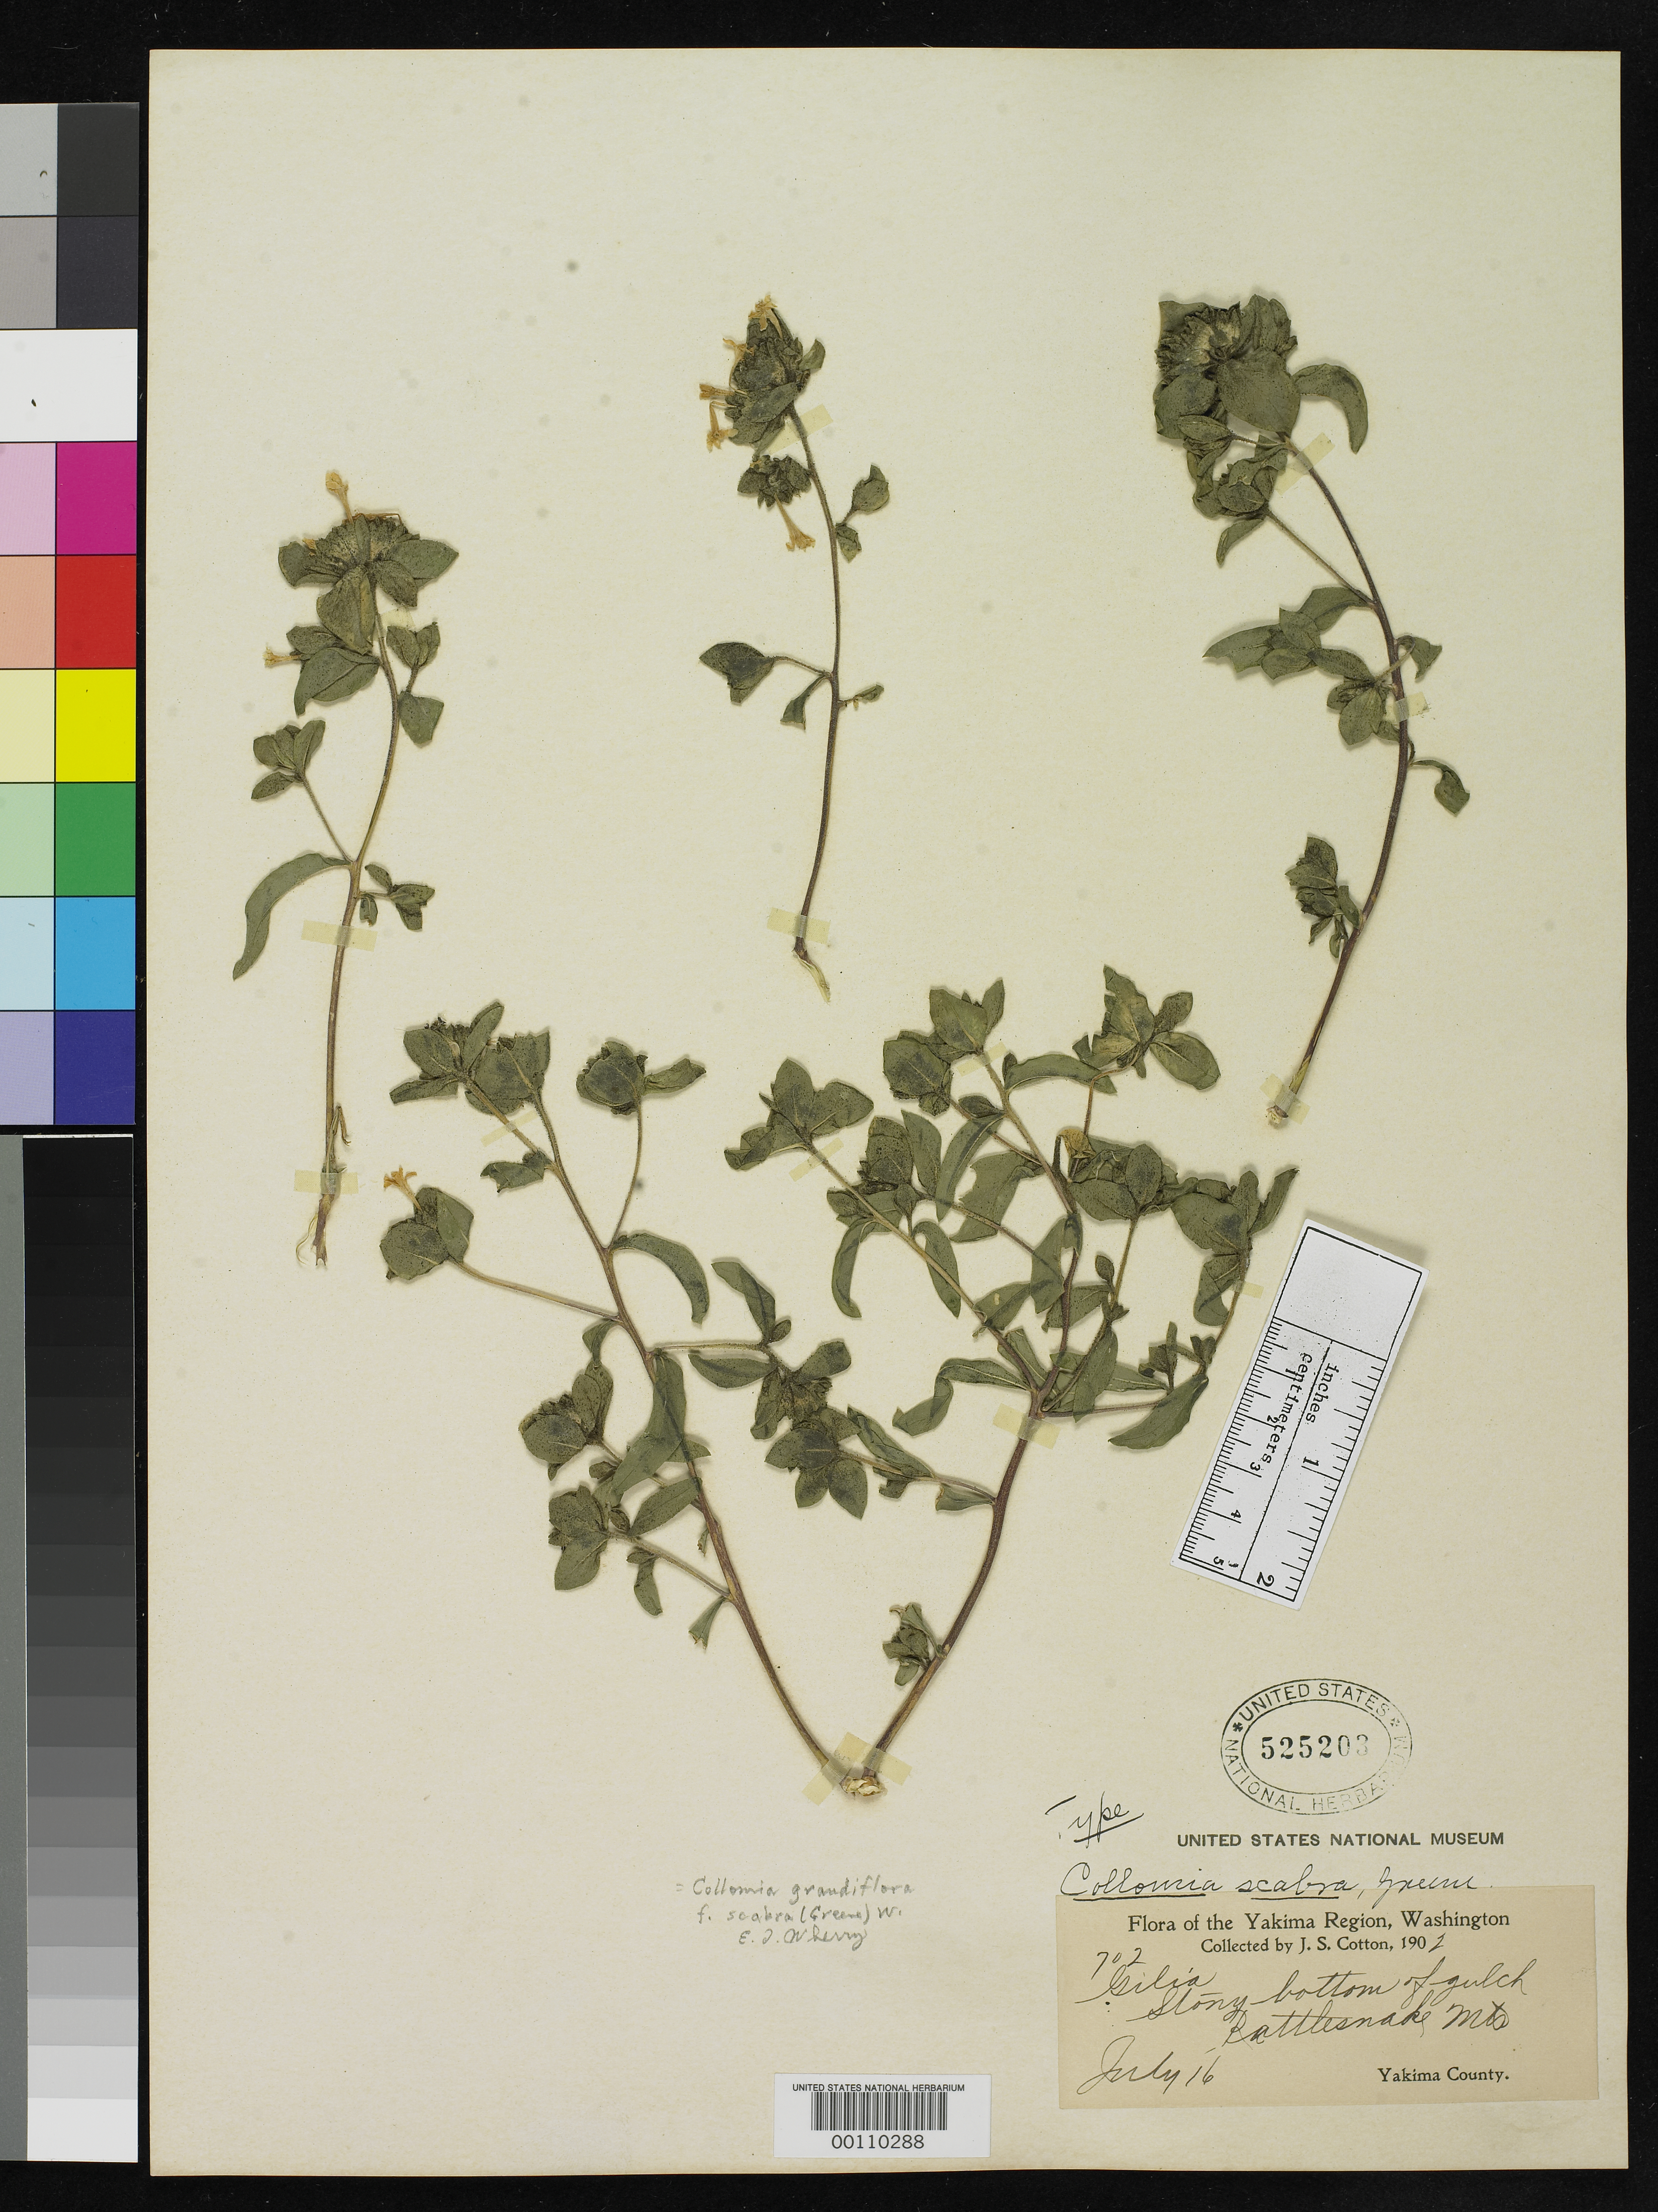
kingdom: Plantae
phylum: Tracheophyta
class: Magnoliopsida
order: Ericales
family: Polemoniaceae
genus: Collomia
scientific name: Collomia scabra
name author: Greene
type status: Isotype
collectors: J. S. Cotton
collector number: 702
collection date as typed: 16 Jul 1902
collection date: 1902-07-16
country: United States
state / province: Washington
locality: Rattlesnake Mountains.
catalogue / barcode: US 525203